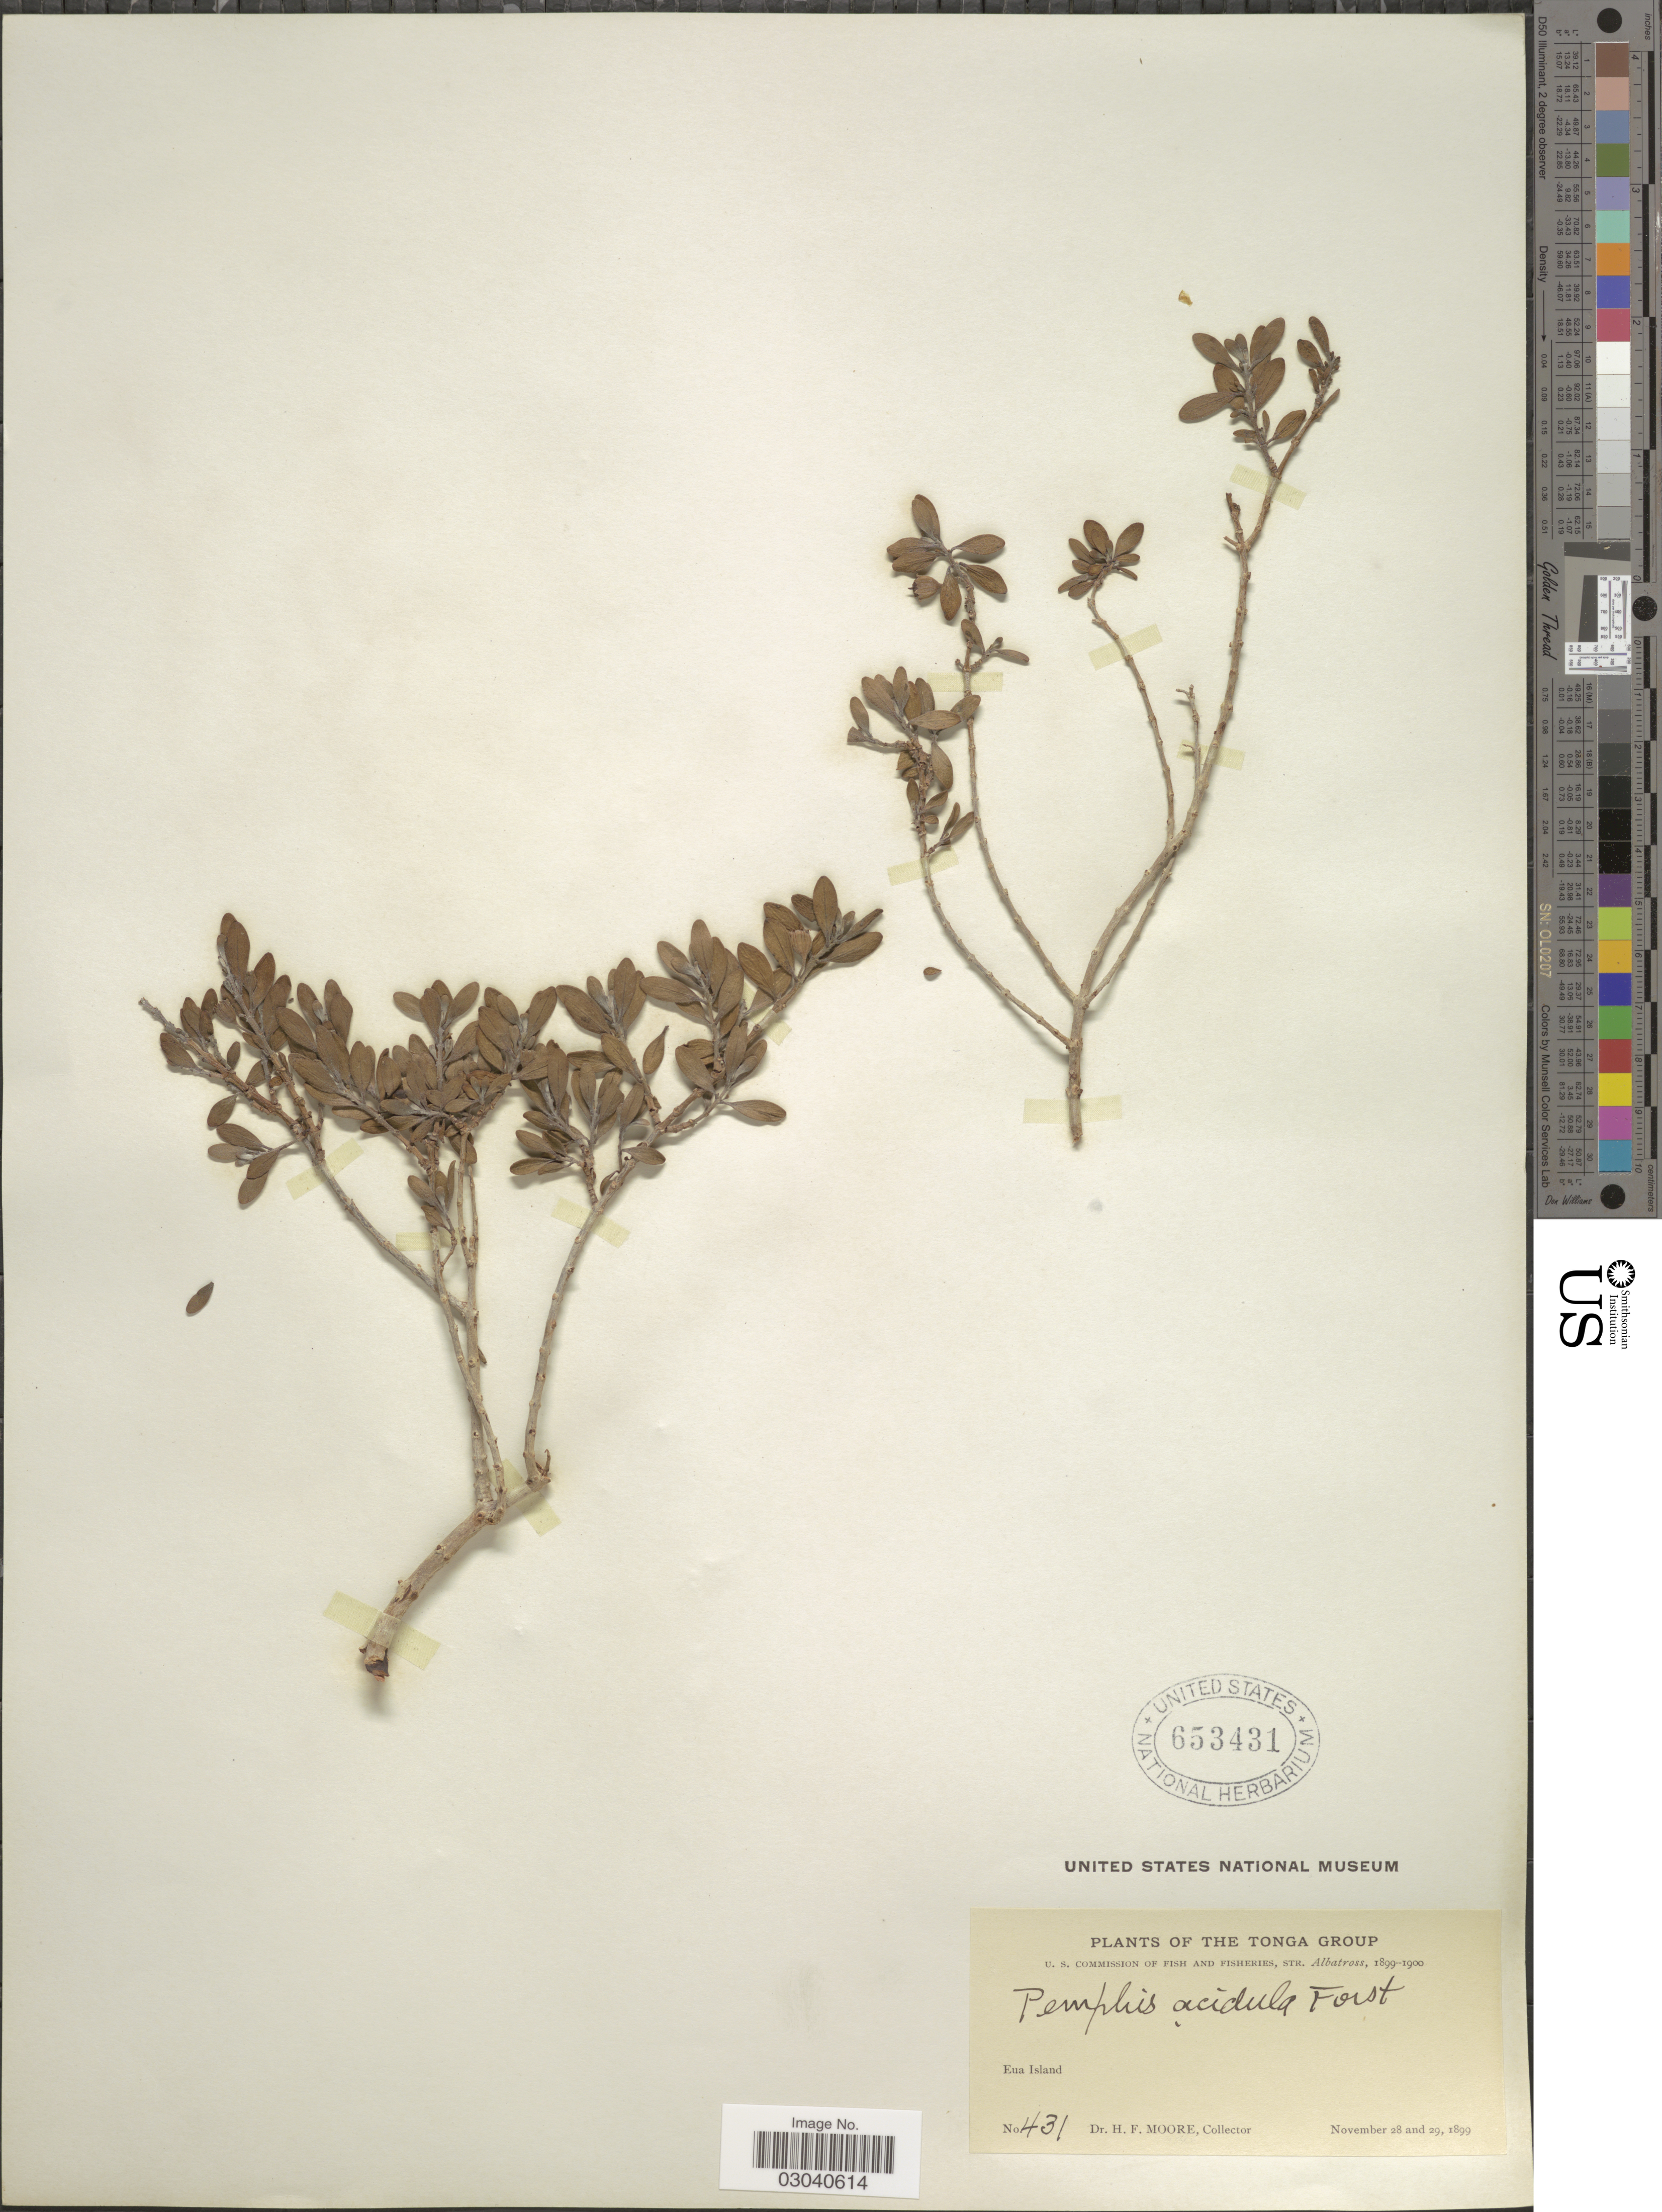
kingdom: Plantae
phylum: Tracheophyta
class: Magnoliopsida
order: Myrtales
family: Lythraceae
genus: Pemphis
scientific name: Pemphis acidula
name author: J.R. Forst. & G. Forst.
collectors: H. F. Moore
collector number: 431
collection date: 1899-11-28/1899-11-29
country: Tonga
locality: Tonga Group. Eua Island.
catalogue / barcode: US 653431